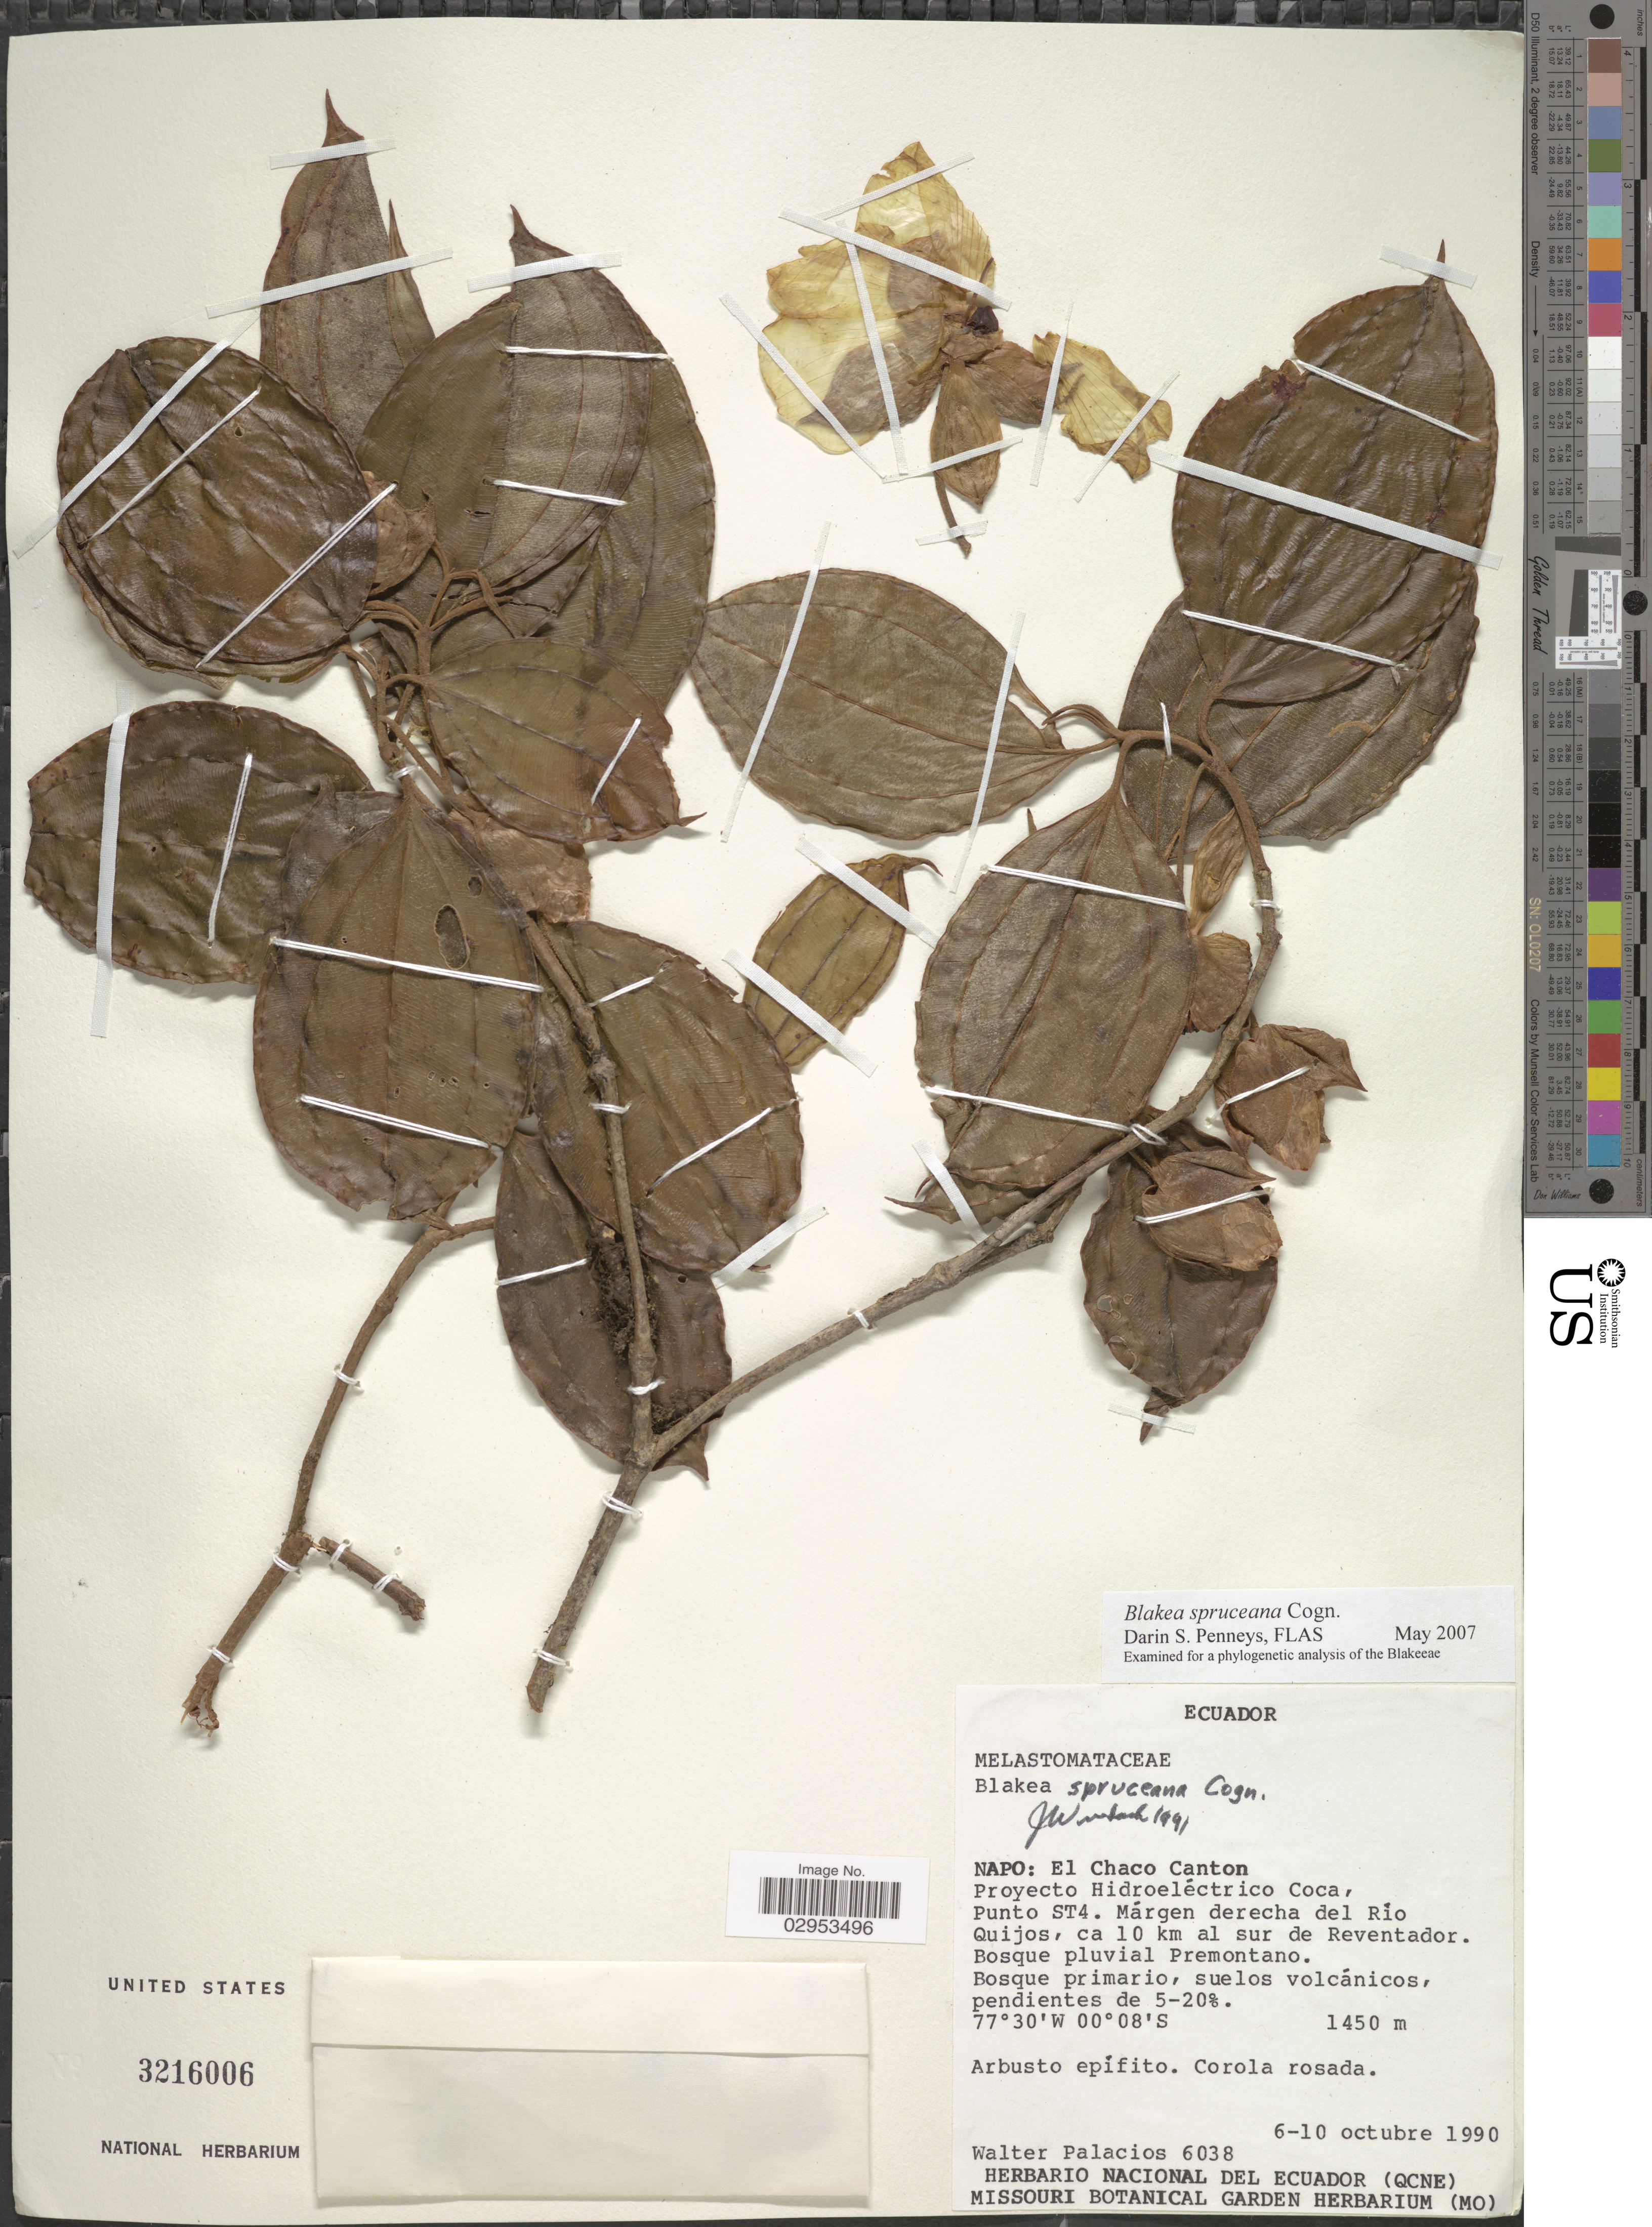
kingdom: Plantae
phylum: Tracheophyta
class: Magnoliopsida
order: Myrtales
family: Melastomataceae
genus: Blakea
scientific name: Blakea spruceana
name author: Cogn.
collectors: W. Palacios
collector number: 6038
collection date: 1990-10-06/1990-10-10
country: Ecuador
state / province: Napo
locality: El Chaco Canton. Proyecto Hidroeléctrico Coca, Punti ST4. Márgen derecga del Río Quijos, ca 10 km al sur de Reventador.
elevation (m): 1450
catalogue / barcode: US 3216006